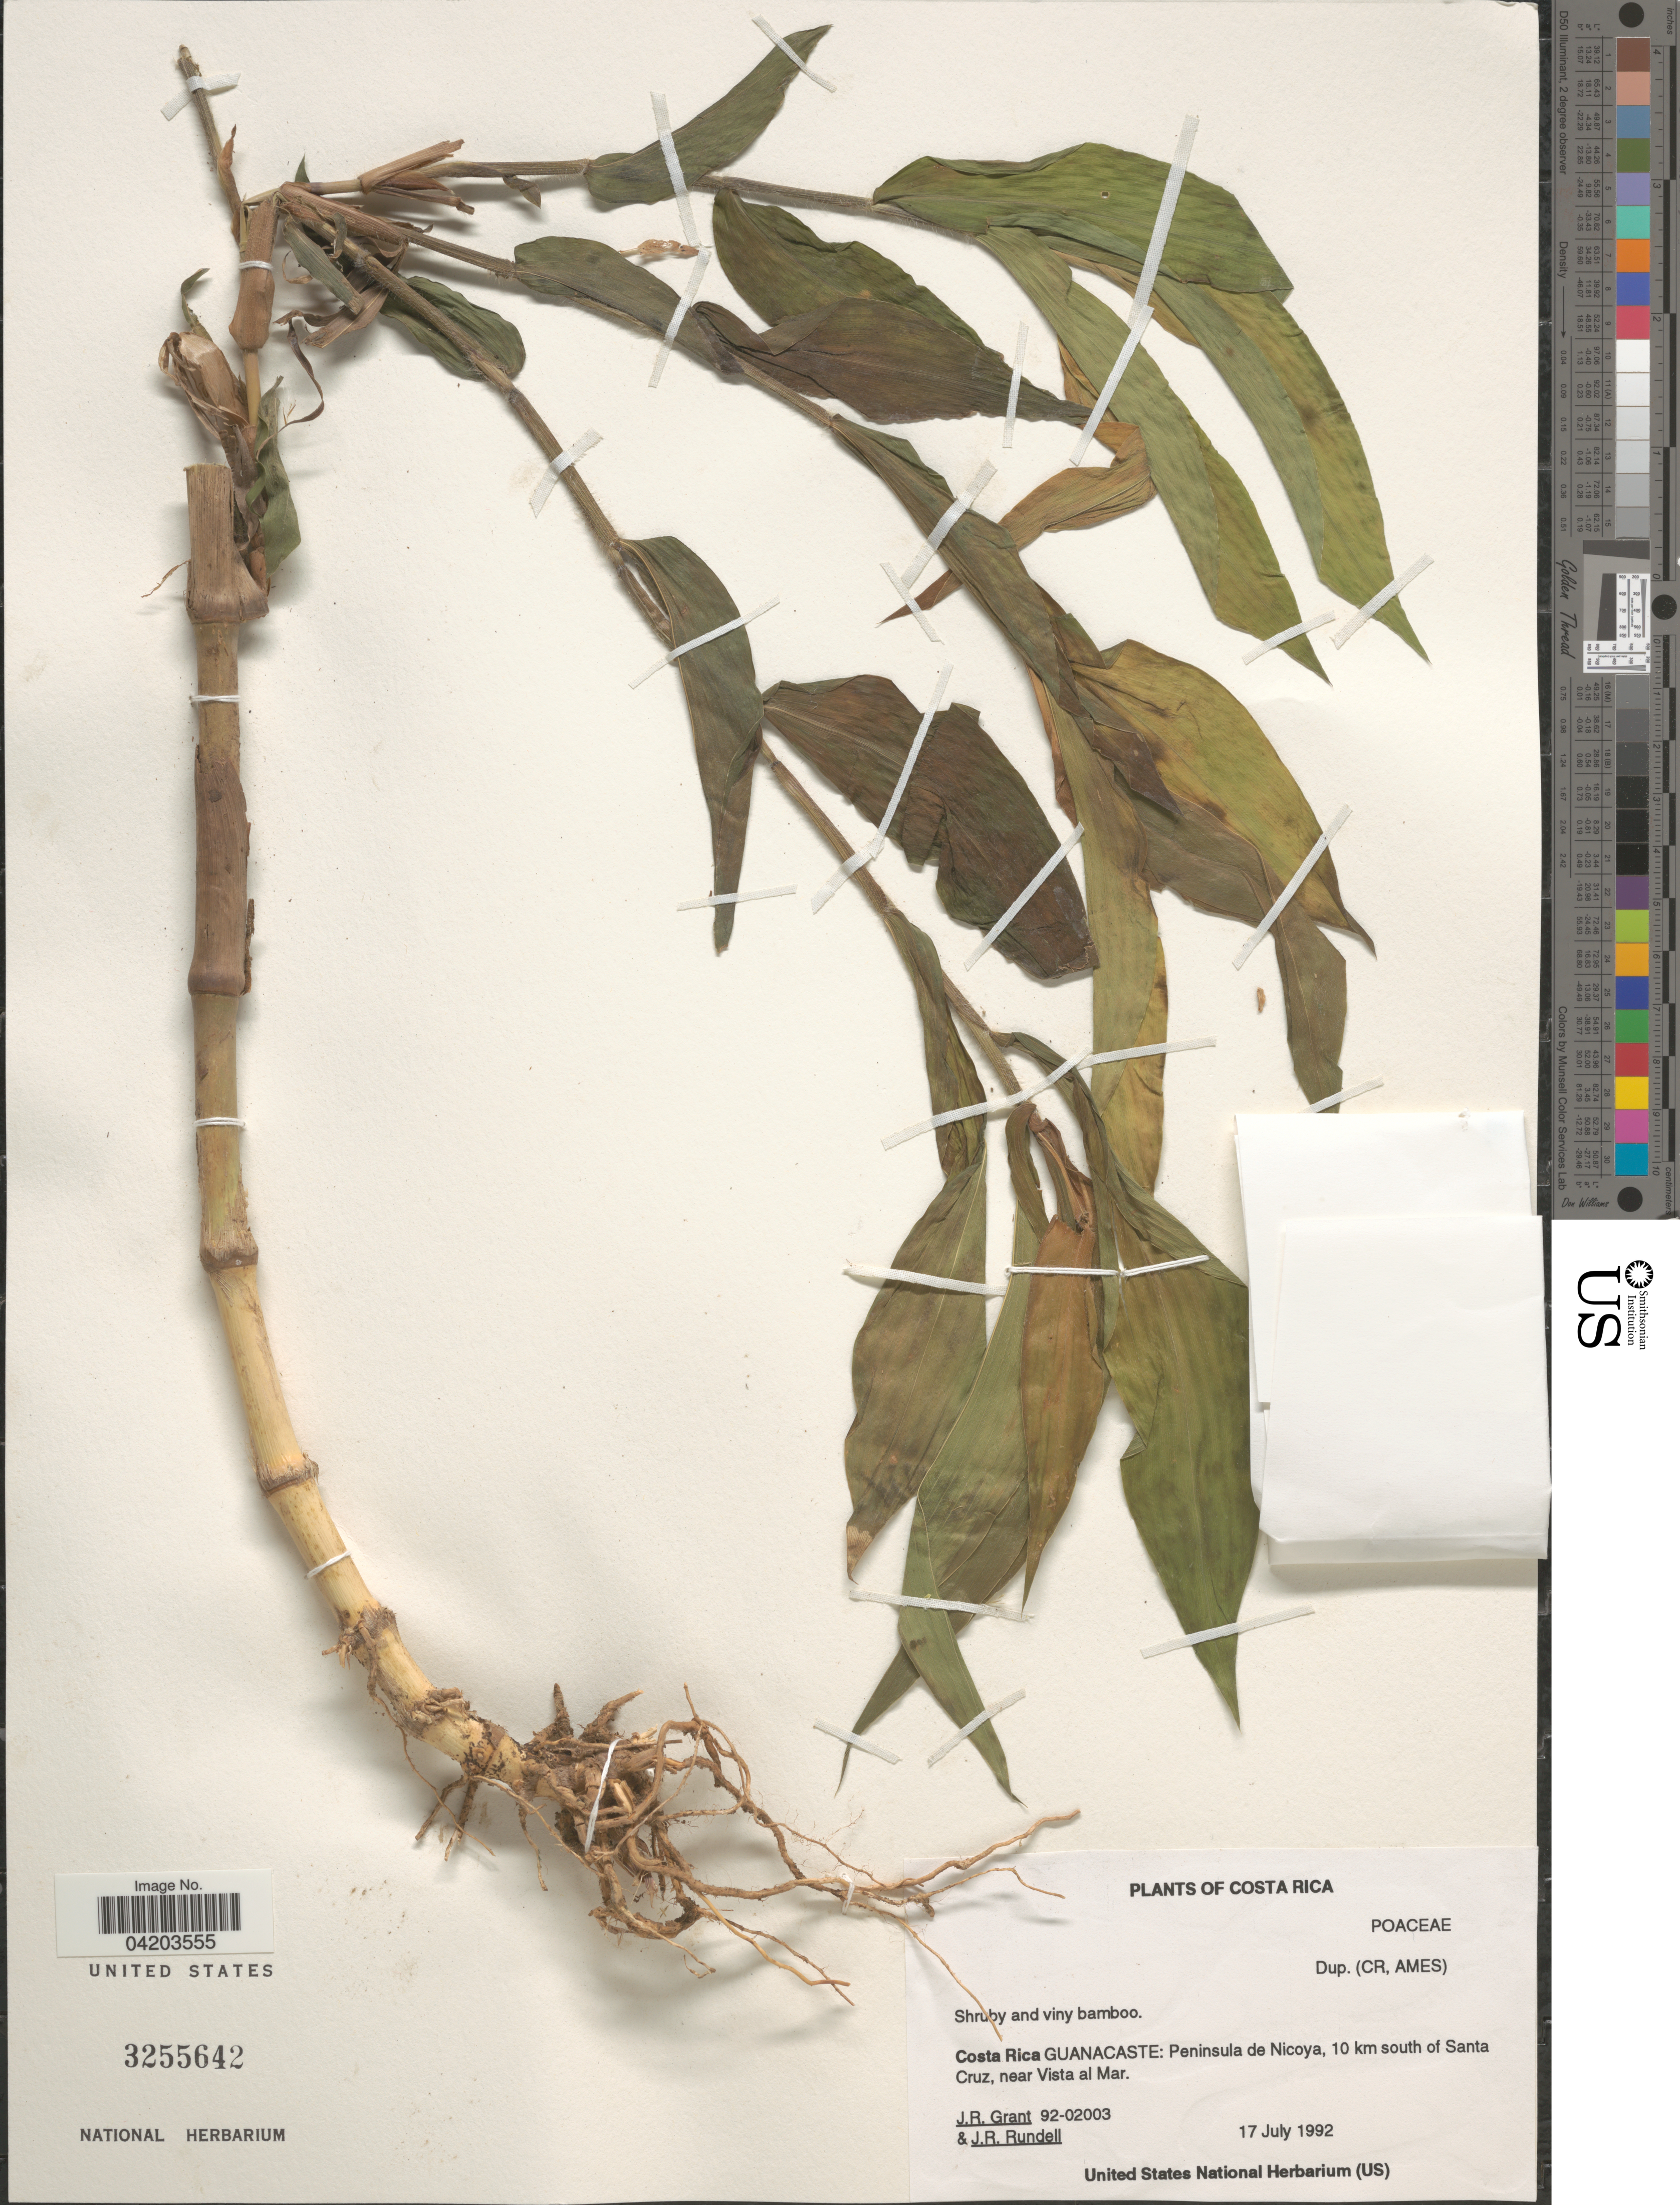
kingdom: Plantae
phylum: Tracheophyta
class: Liliopsida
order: Poales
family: Poaceae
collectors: J. Grant & J. R. Rundell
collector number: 92-02003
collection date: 1992-07-17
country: Costa Rica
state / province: Guanacaste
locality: Peninsula de Nicoya, 10 km south of Santa Cruz, near Vista al Mar.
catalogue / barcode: US 3255642